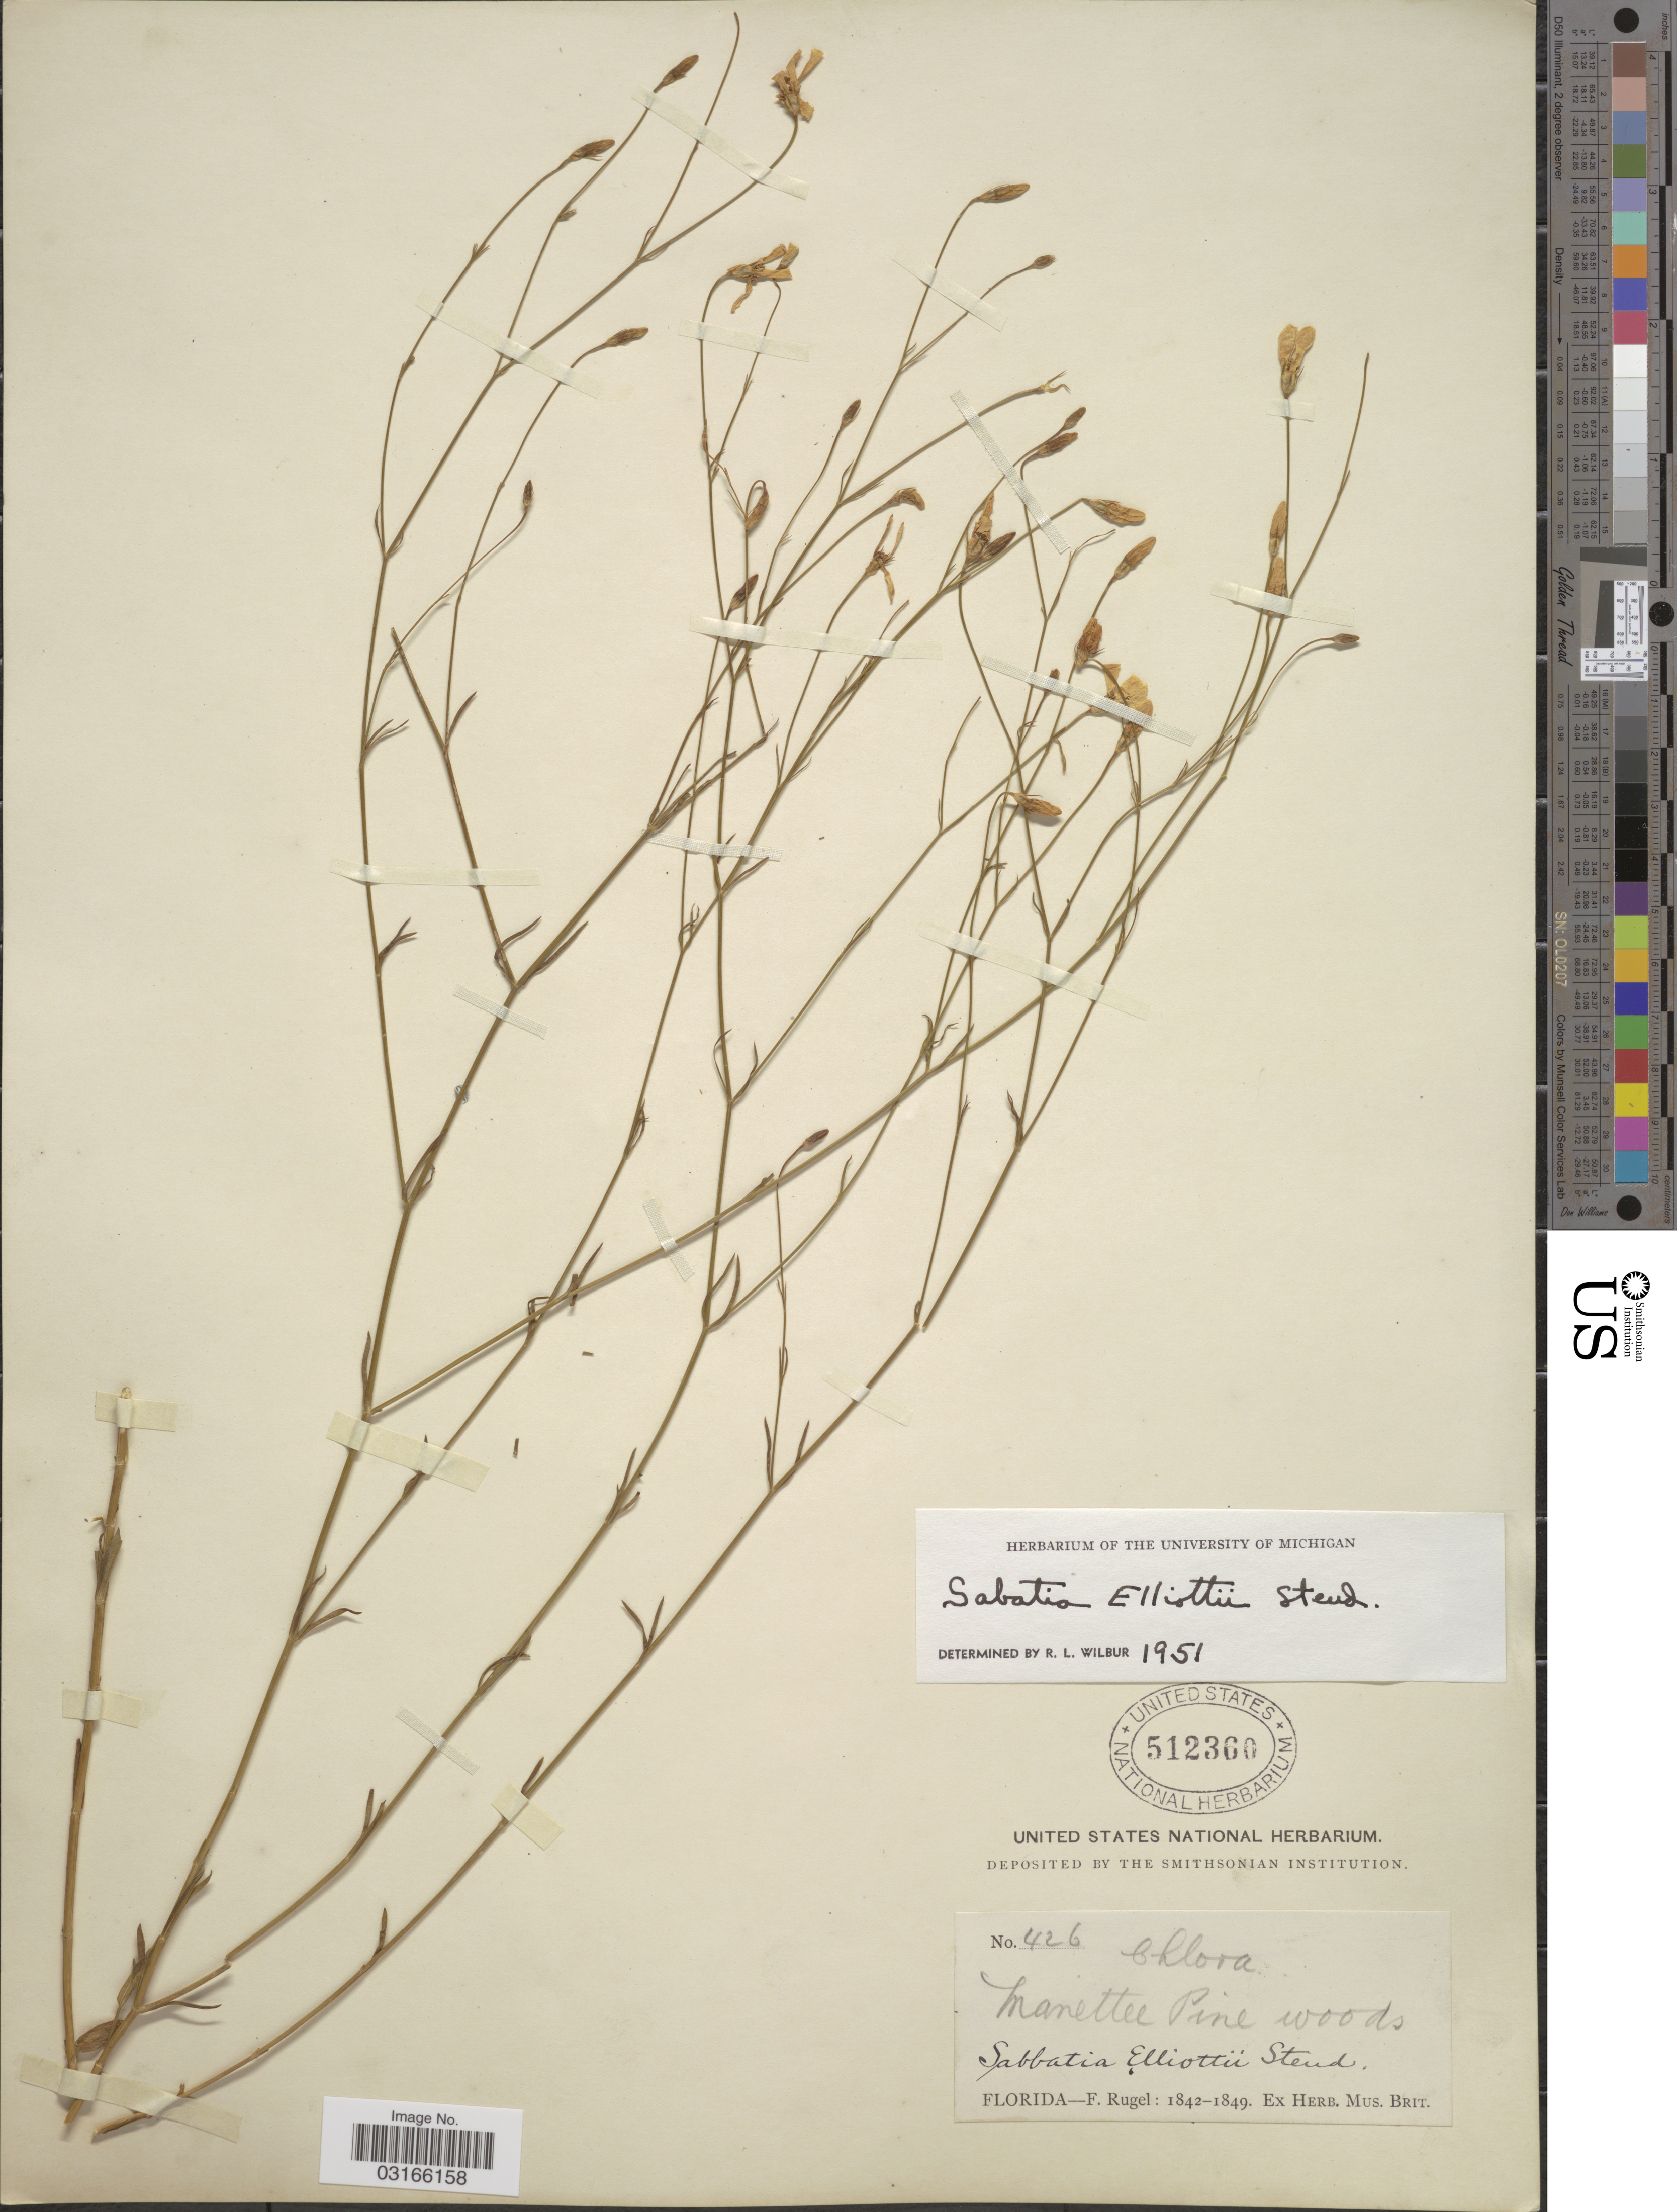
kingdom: Plantae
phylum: Tracheophyta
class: Magnoliopsida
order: Gentianales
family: Gentianaceae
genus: Sabatia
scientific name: Sabatia brevifolia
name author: Raf.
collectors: F. Rugel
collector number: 426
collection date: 1842/1849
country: United States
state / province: Florida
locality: Manettee Pine Woods.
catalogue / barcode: US 512360